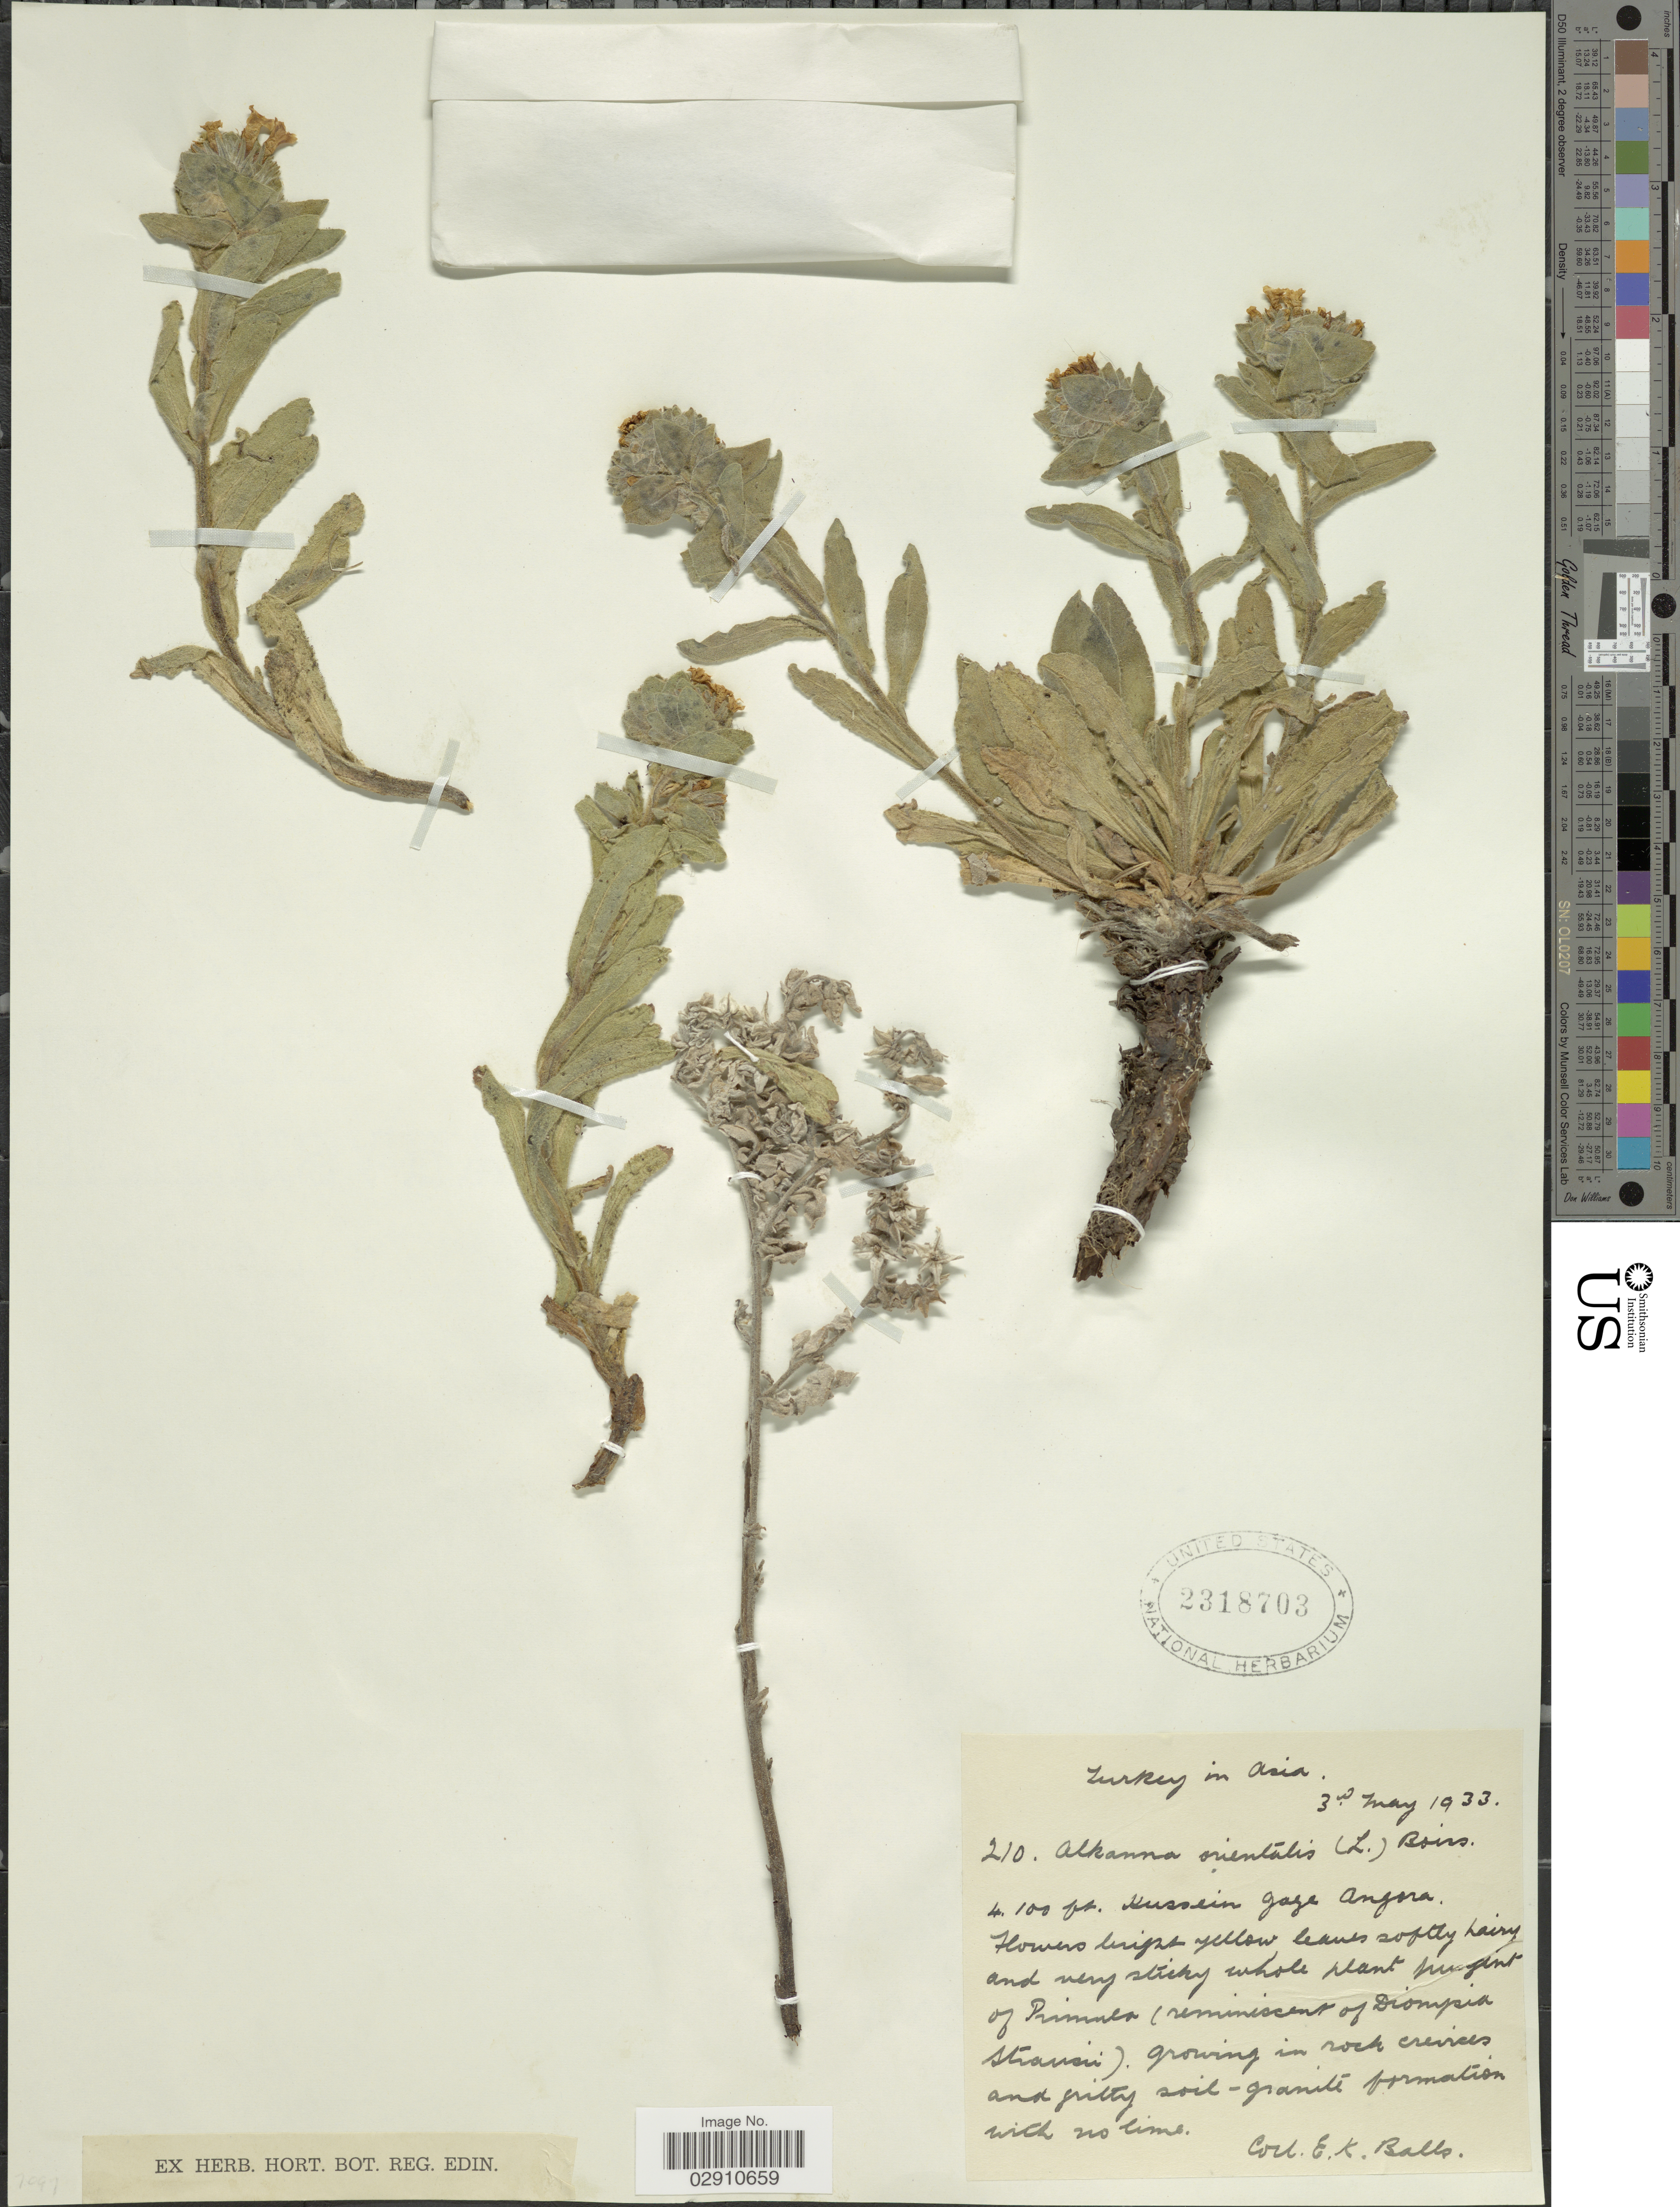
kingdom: Plantae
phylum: Tracheophyta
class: Magnoliopsida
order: Boraginales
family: Boraginaceae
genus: Alkanna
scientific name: Alkanna orientalis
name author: (L.) Boiss.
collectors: E. K. Balls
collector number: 210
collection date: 1933-05-03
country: Turkey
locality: Turkey in Asia. Hussein gaze Angora.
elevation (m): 30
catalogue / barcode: US 2318703